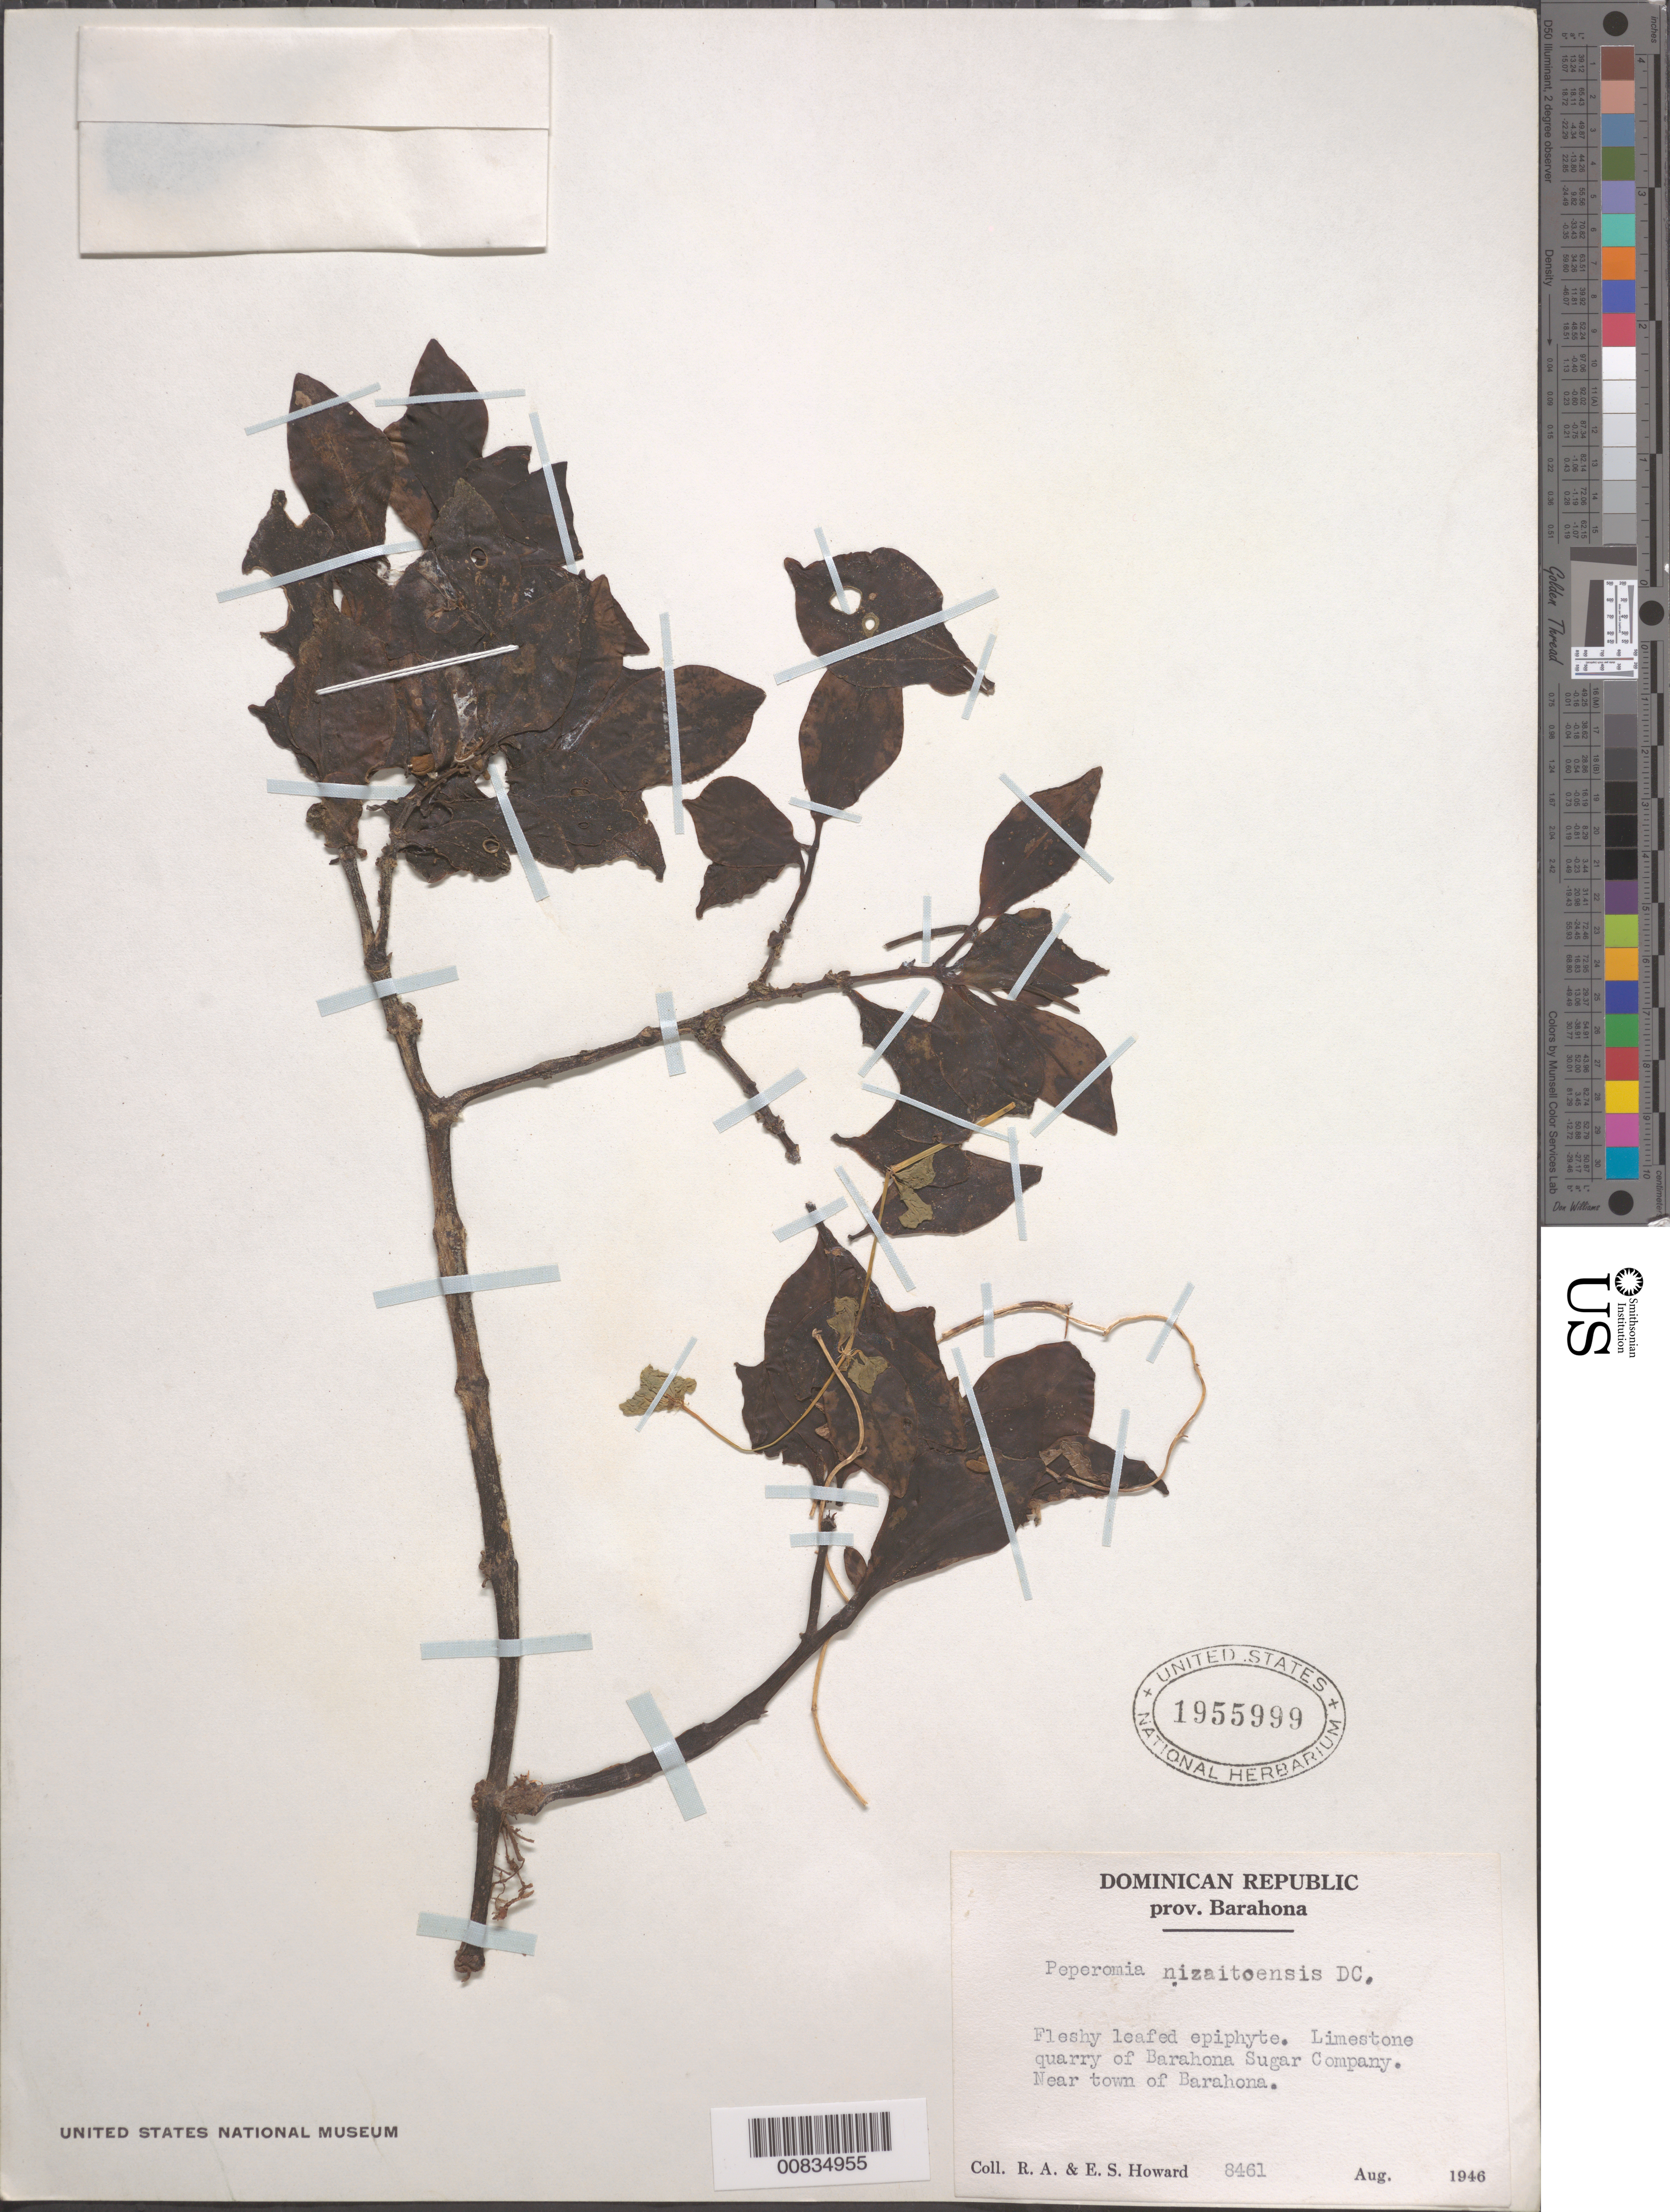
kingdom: Plantae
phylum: Tracheophyta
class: Magnoliopsida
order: Piperales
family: Piperaceae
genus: Peperomia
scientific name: Peperomia nizaitoensis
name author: C. DC.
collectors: R. A. Howard & E. S. Howard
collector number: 8461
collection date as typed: Aug 1946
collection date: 1946-08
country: Dominican Republic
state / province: Barahona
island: Hispaniola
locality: Limestone quarry of Barahona Sugar Company. Near town of Barahona.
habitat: Limestone quarry.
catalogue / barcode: US 1955999